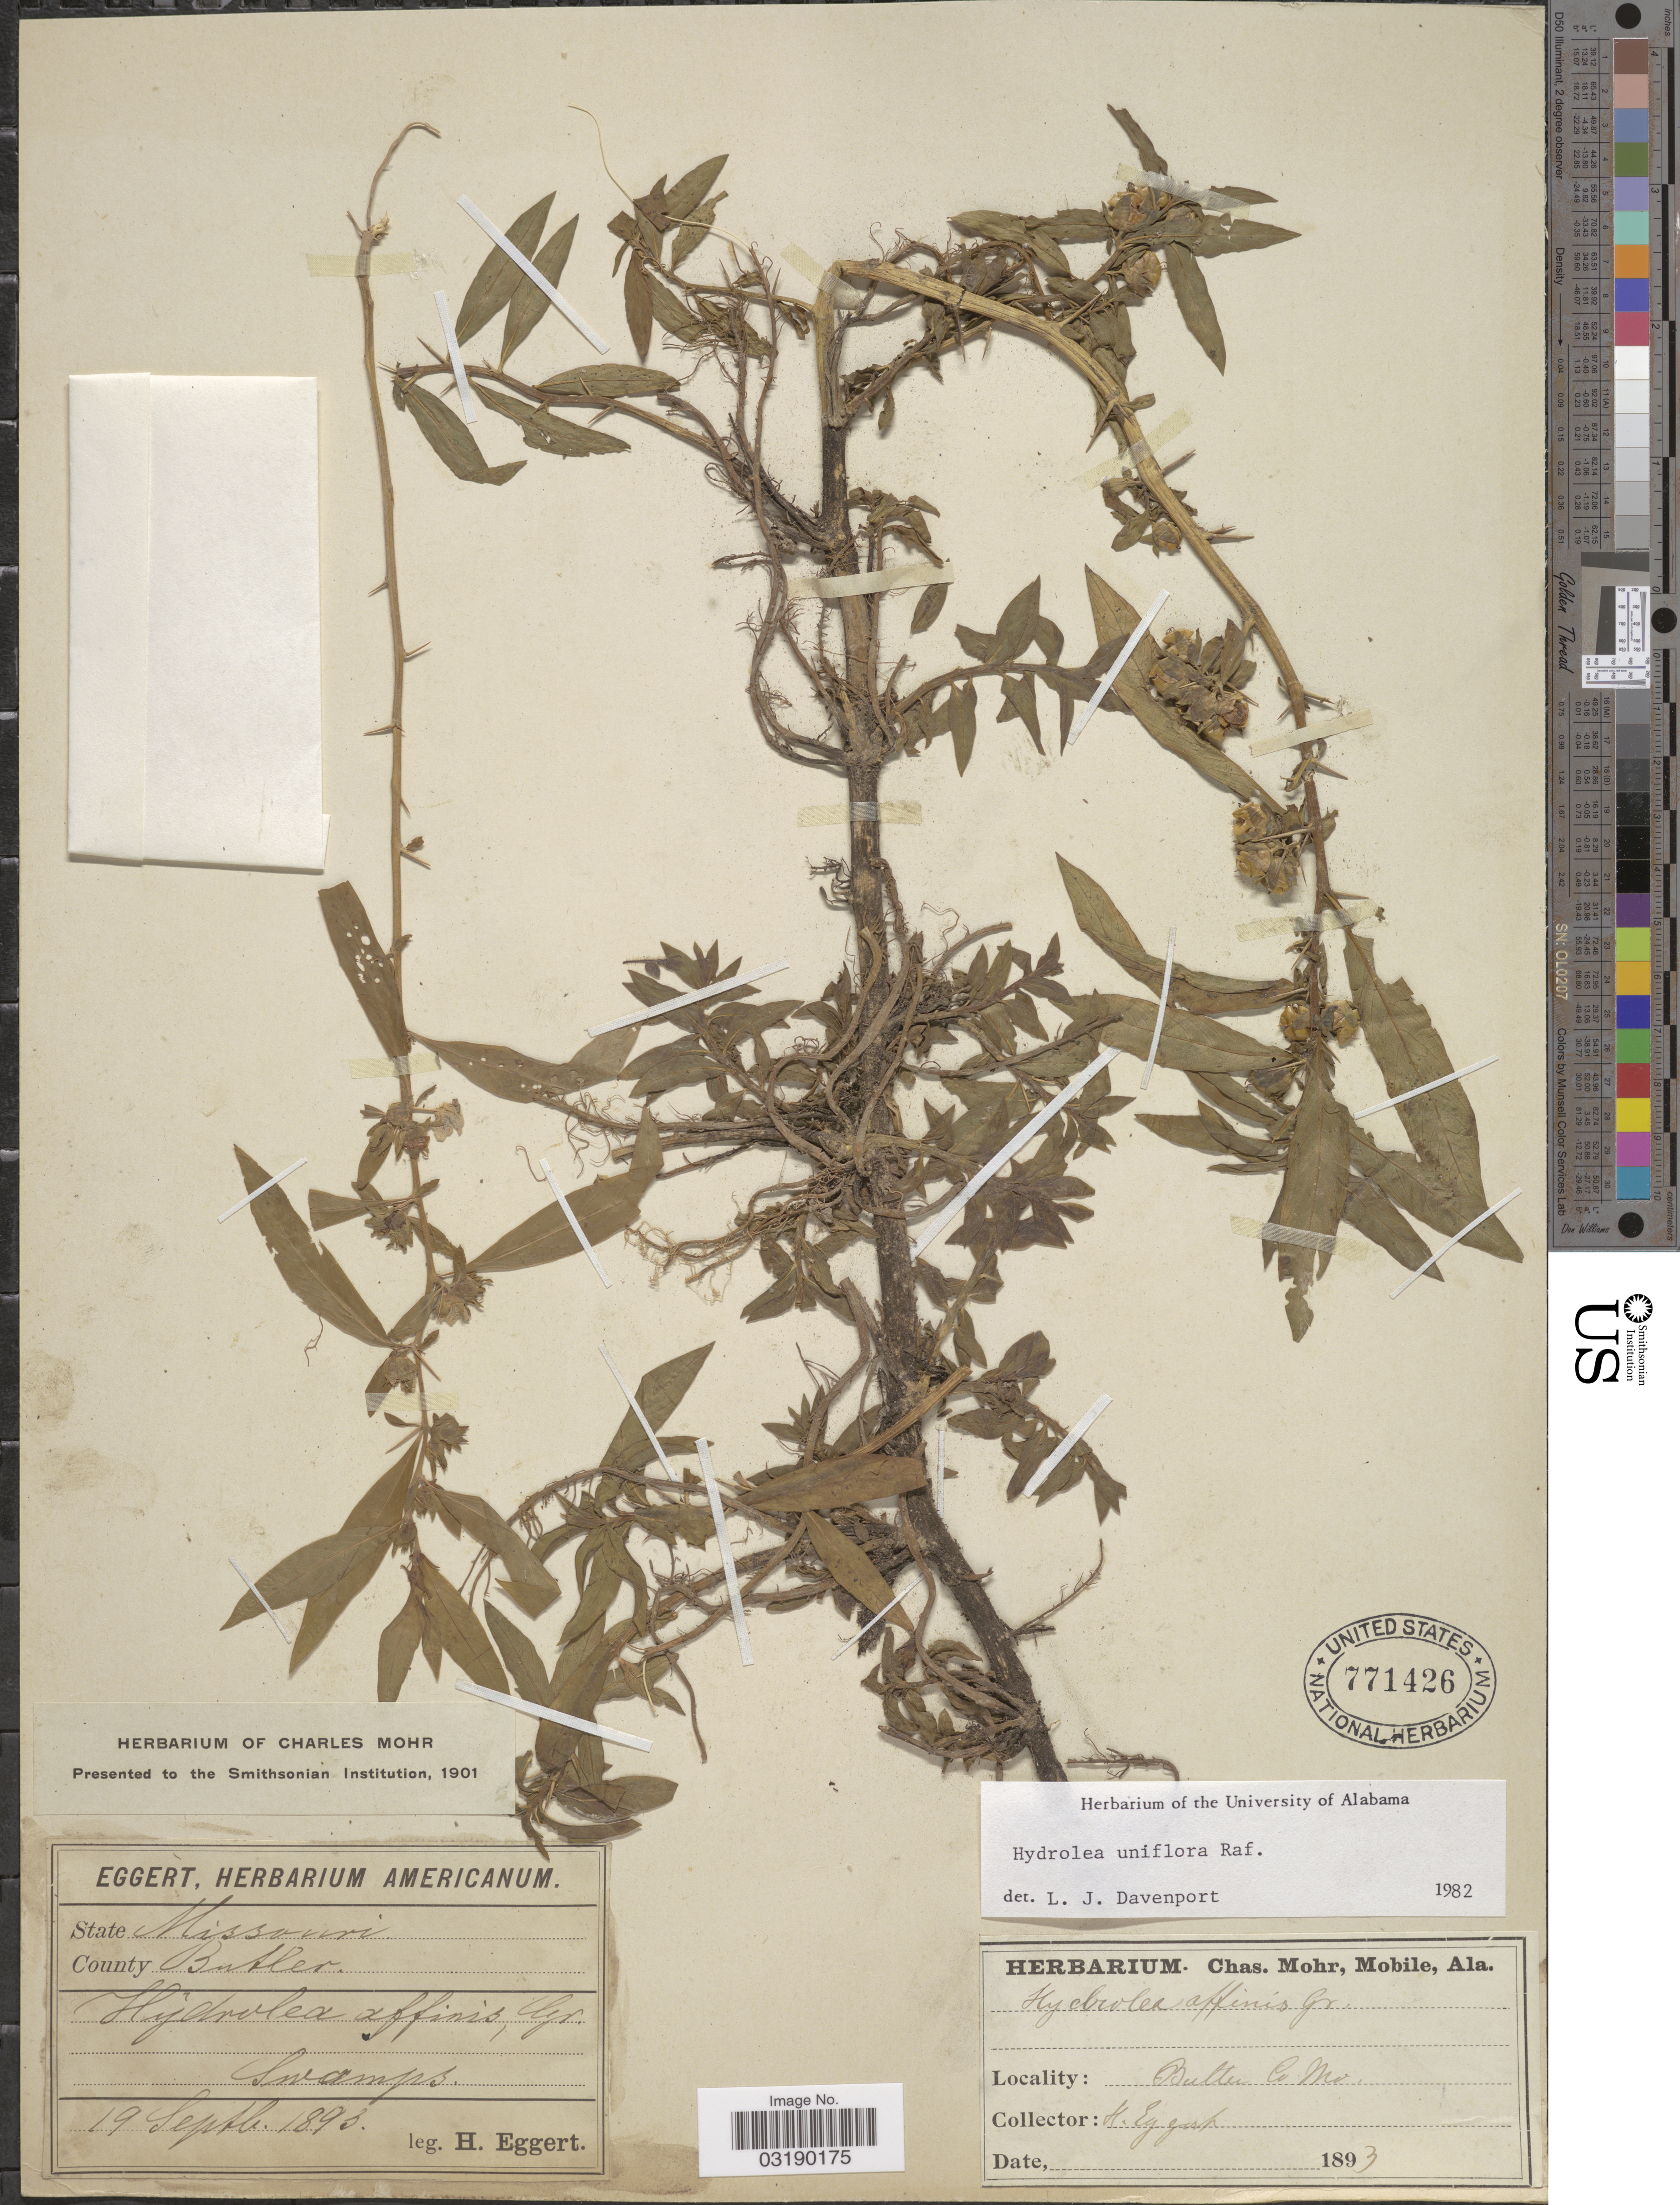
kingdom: Plantae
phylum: Tracheophyta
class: Magnoliopsida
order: Solanales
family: Hydroleaceae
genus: Hydrolea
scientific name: Hydrolea uniflora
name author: Raf.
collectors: H. Eggert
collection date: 1893-09-19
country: United States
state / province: Missouri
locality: Butler Co.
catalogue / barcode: US 771426